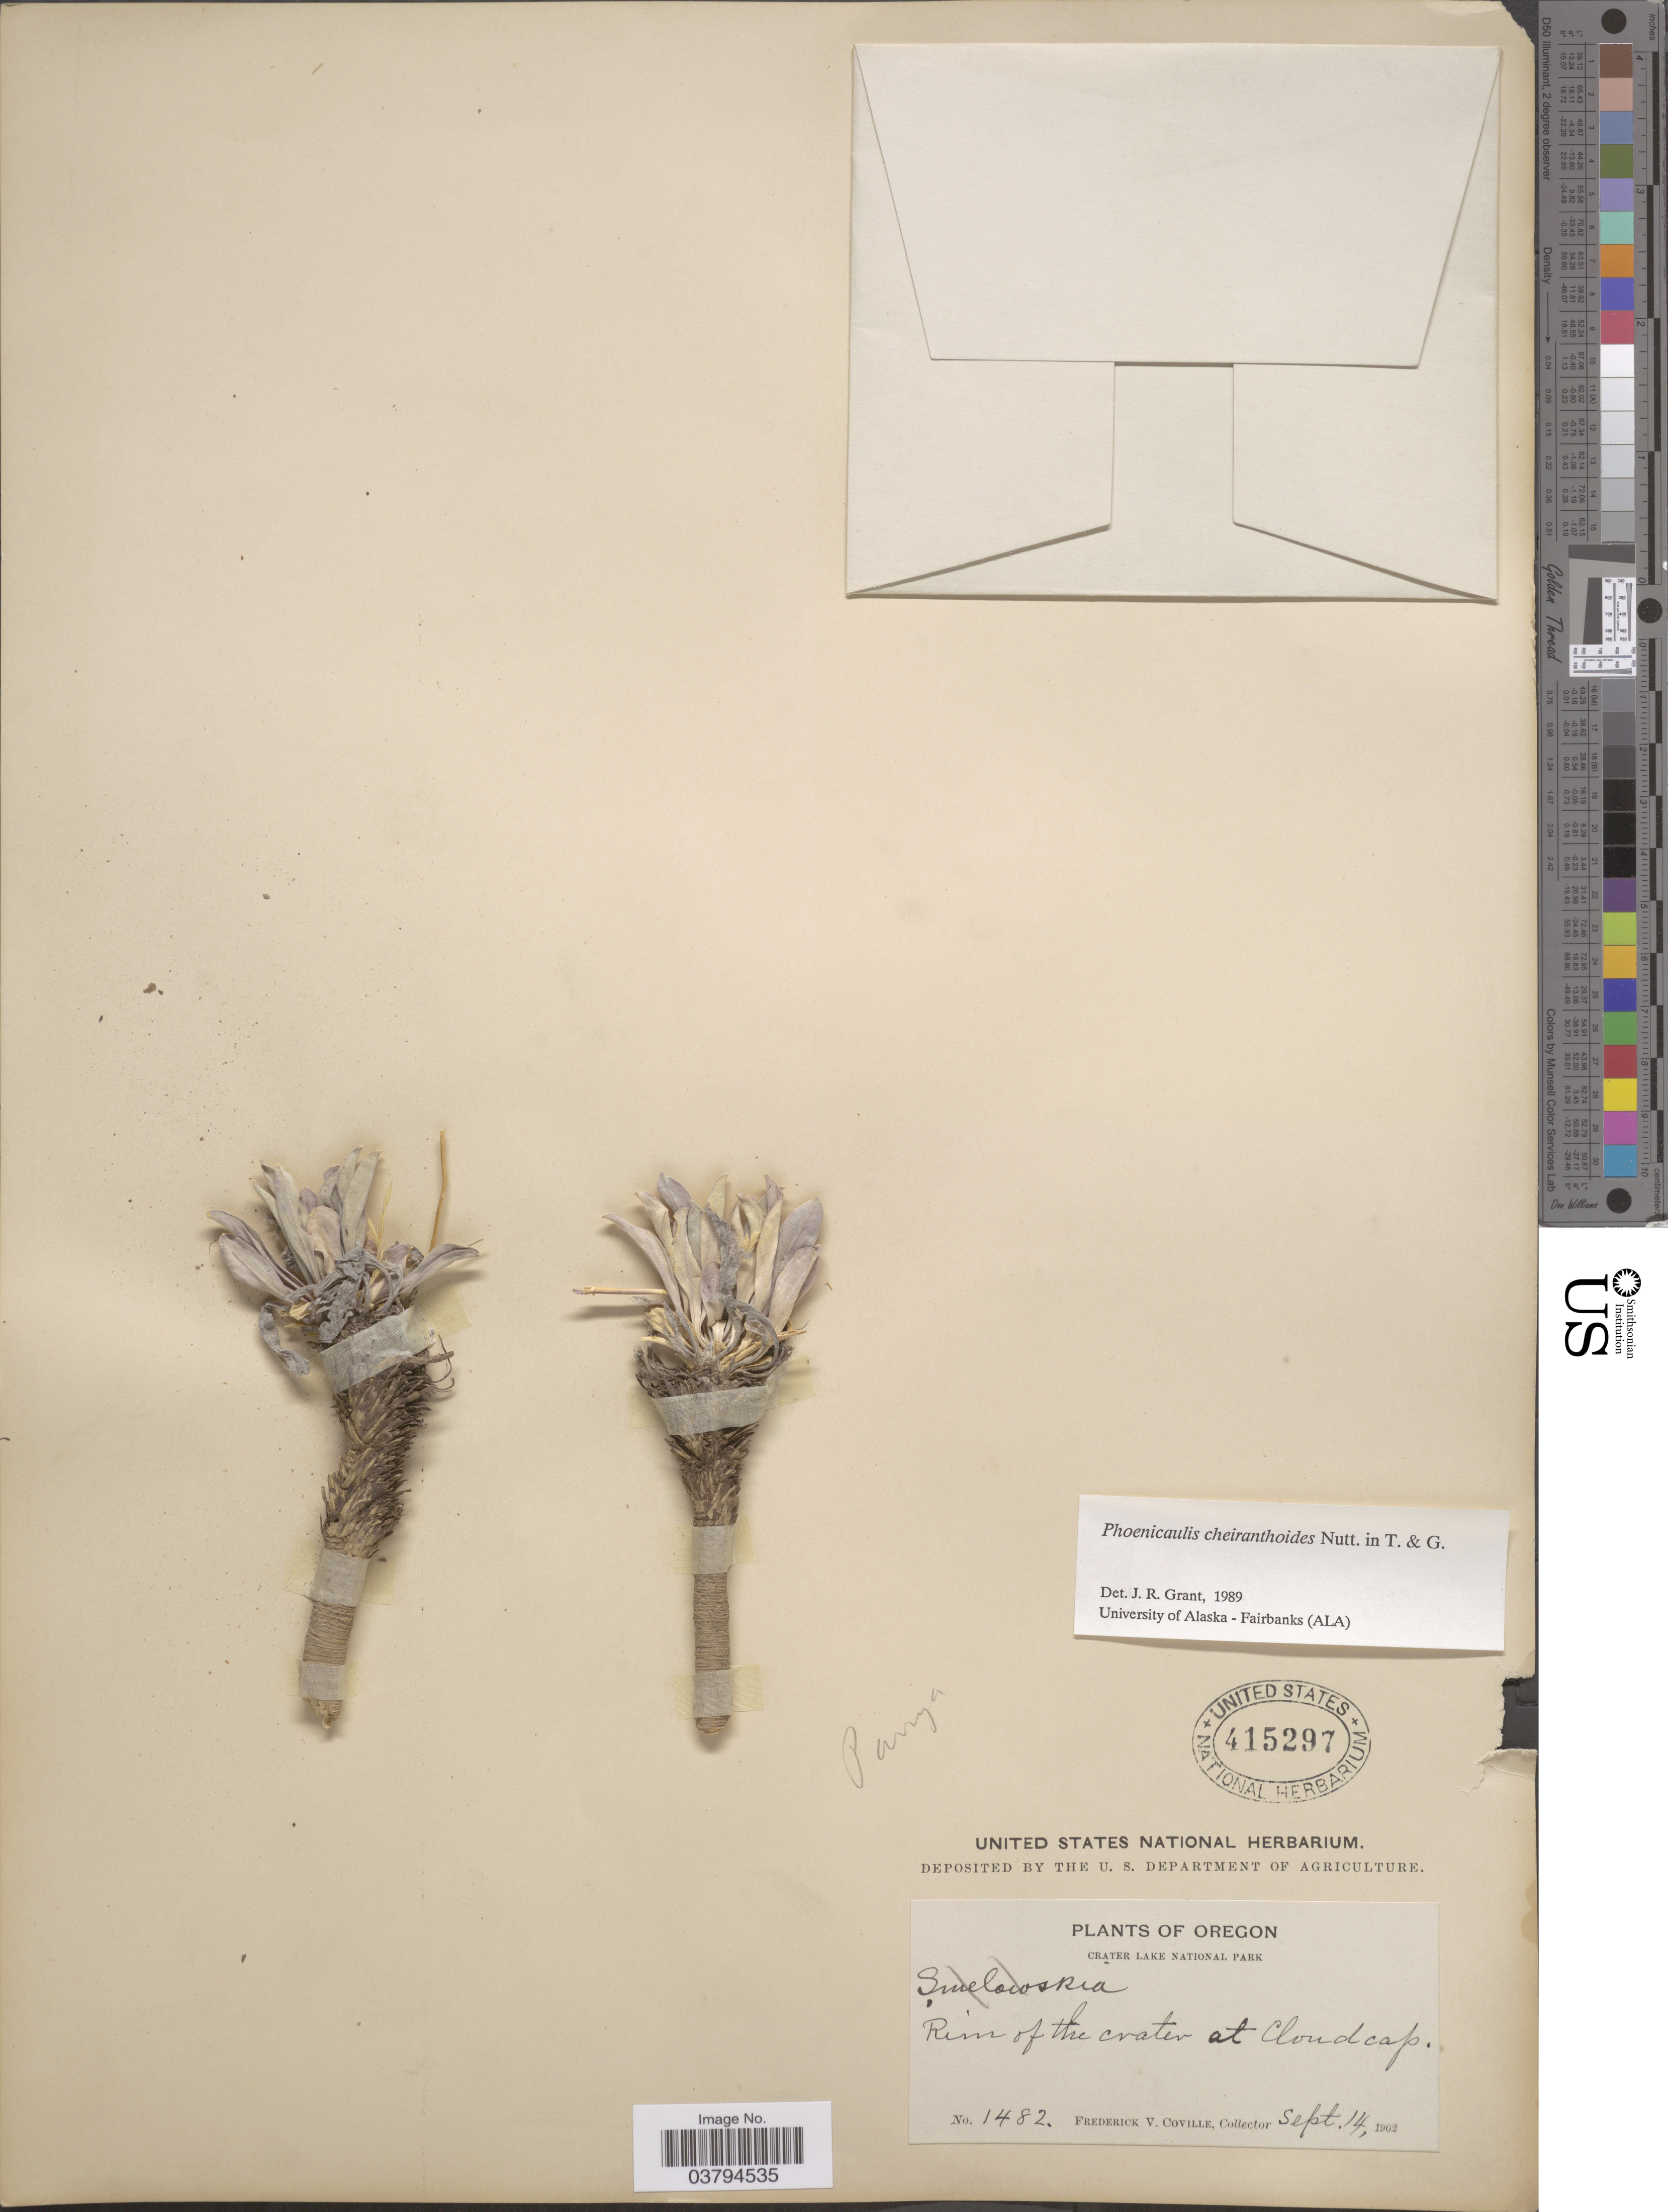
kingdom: Plantae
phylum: Tracheophyta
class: Magnoliopsida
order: Brassicales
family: Brassicaceae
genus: Phoenicaulis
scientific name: Phoenicaulis cheiranthoides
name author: Nutt.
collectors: F. V. Coville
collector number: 1482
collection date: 1902-09-14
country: United States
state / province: Oregon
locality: Crater lake National Park. Rim of the crater at Cloud cap.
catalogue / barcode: US 415297